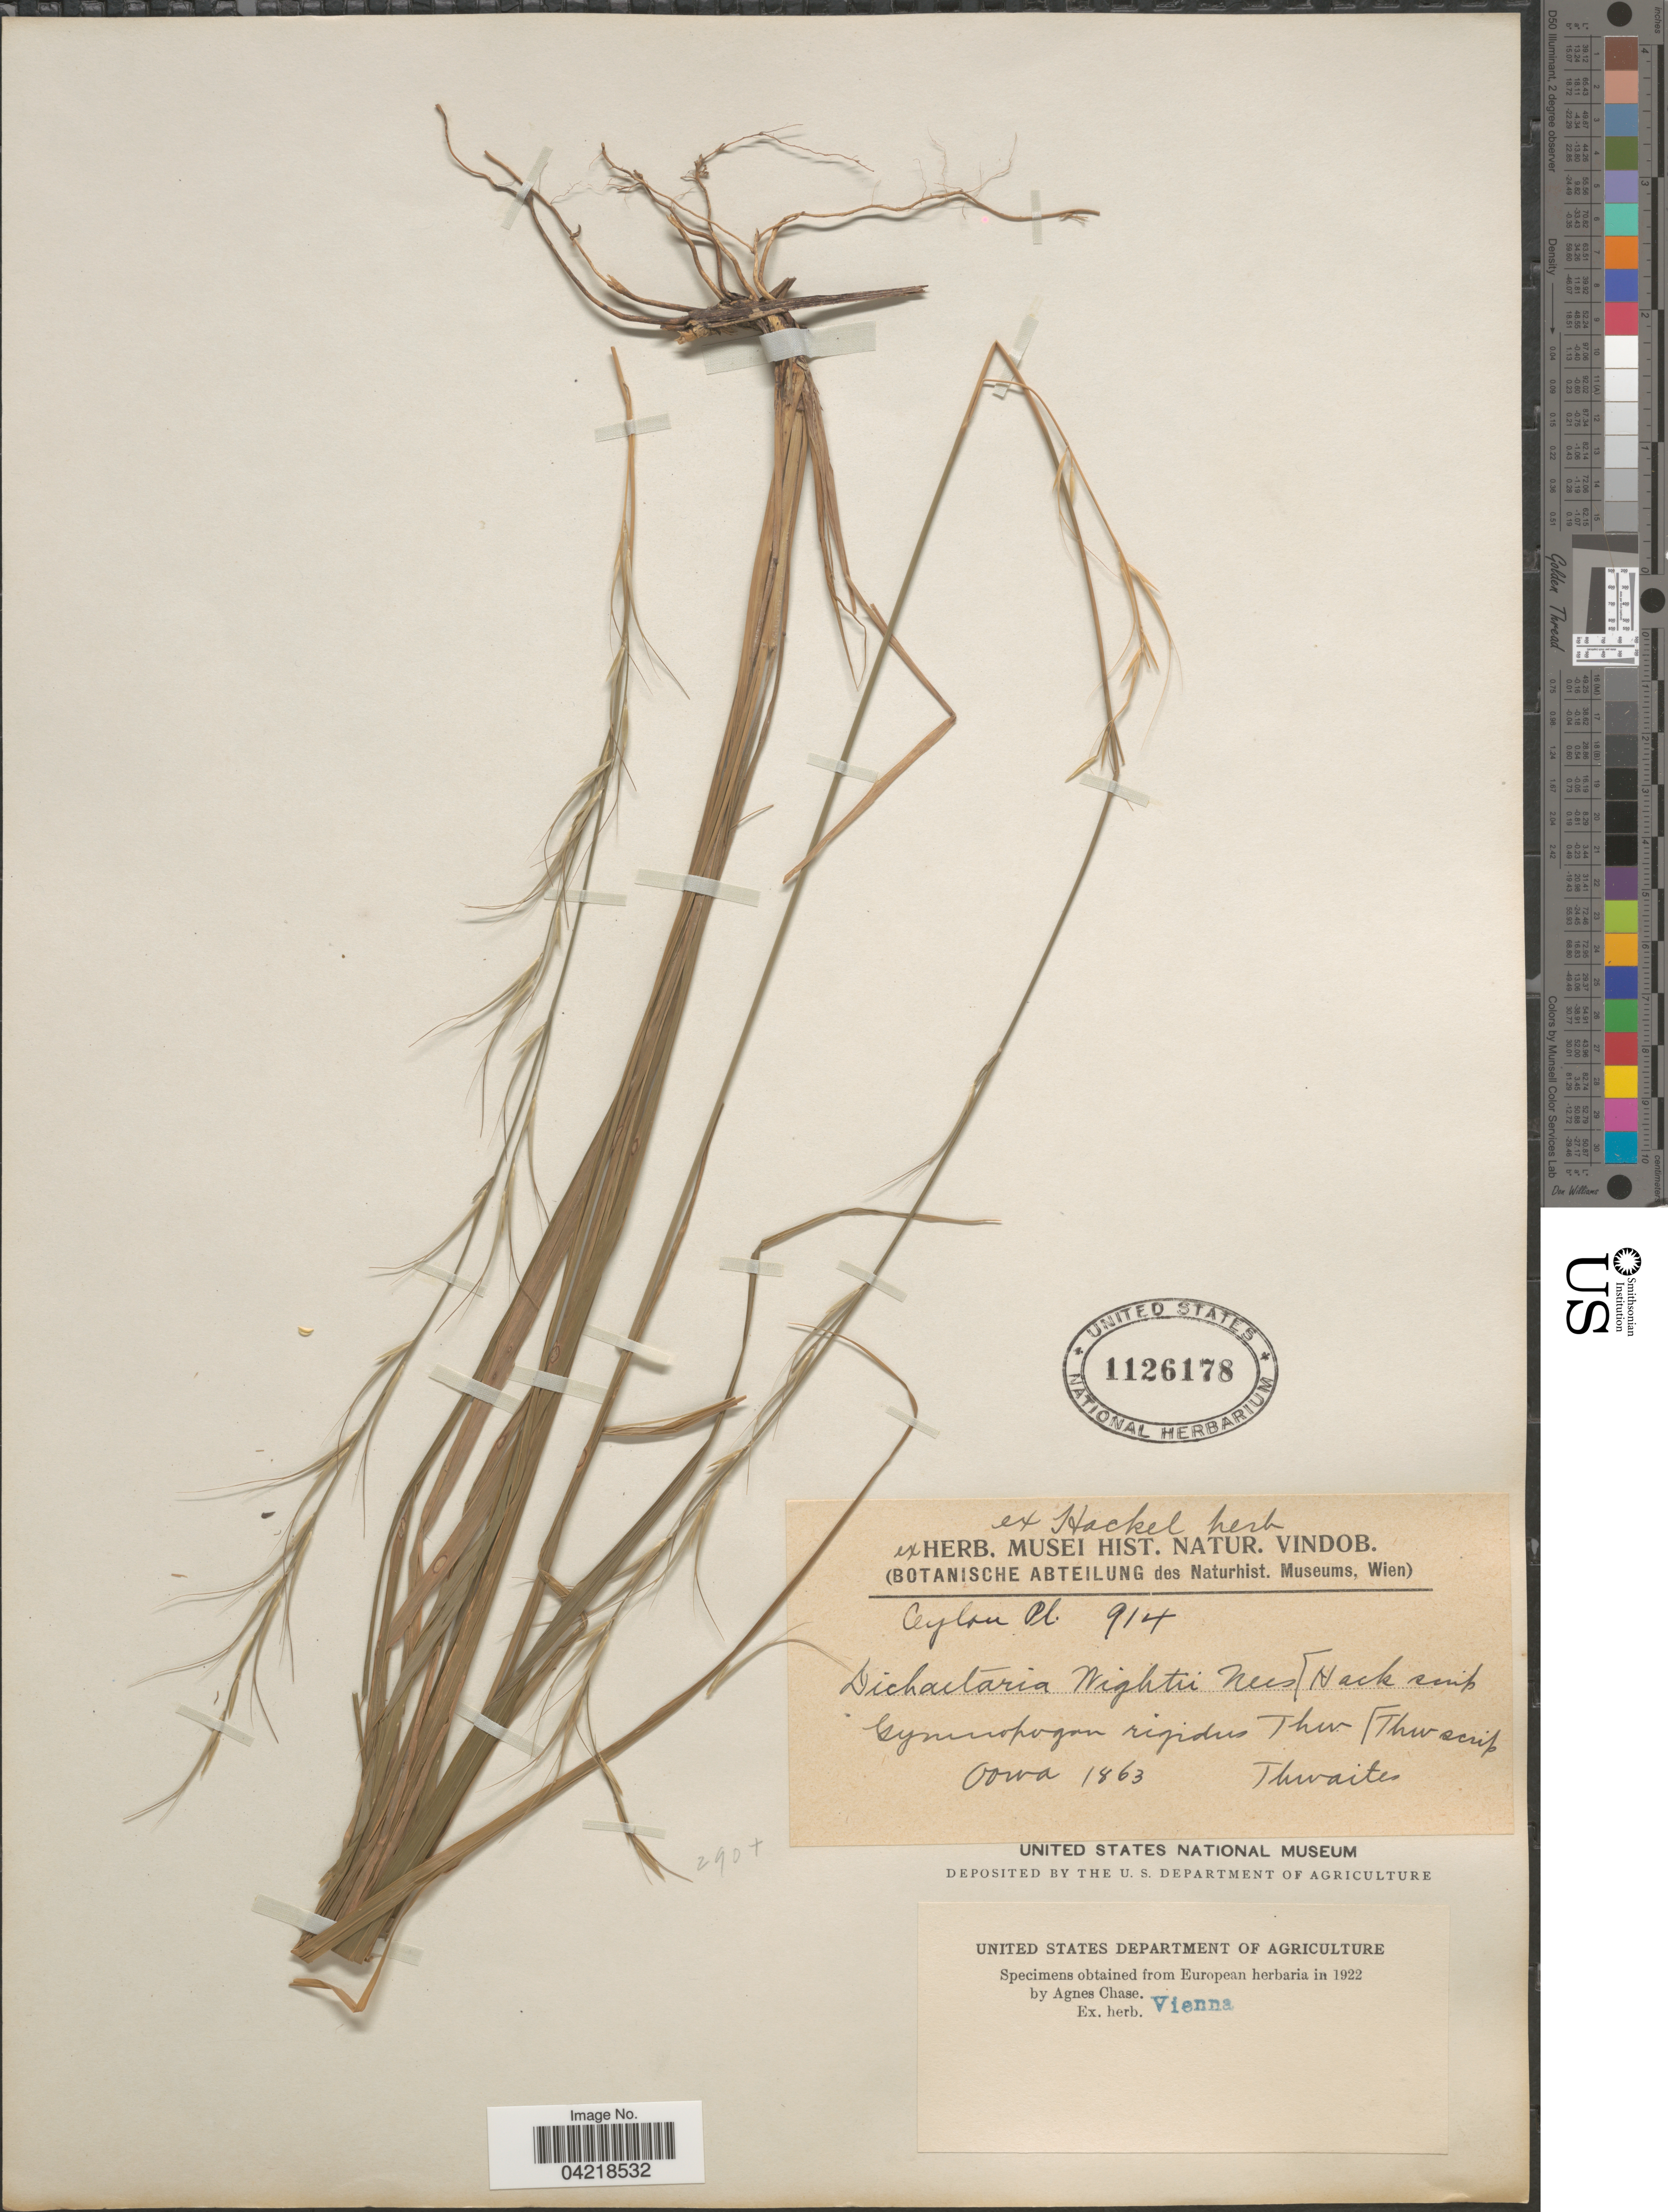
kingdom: Plantae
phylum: Tracheophyta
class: Liliopsida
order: Poales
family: Poaceae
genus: Dichaetaria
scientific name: Dichaetaria wightii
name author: Nees & Steud.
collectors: Thwaites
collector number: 914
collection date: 1863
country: Sri Lanka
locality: Oowa [interpreted].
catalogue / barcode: US 1126178